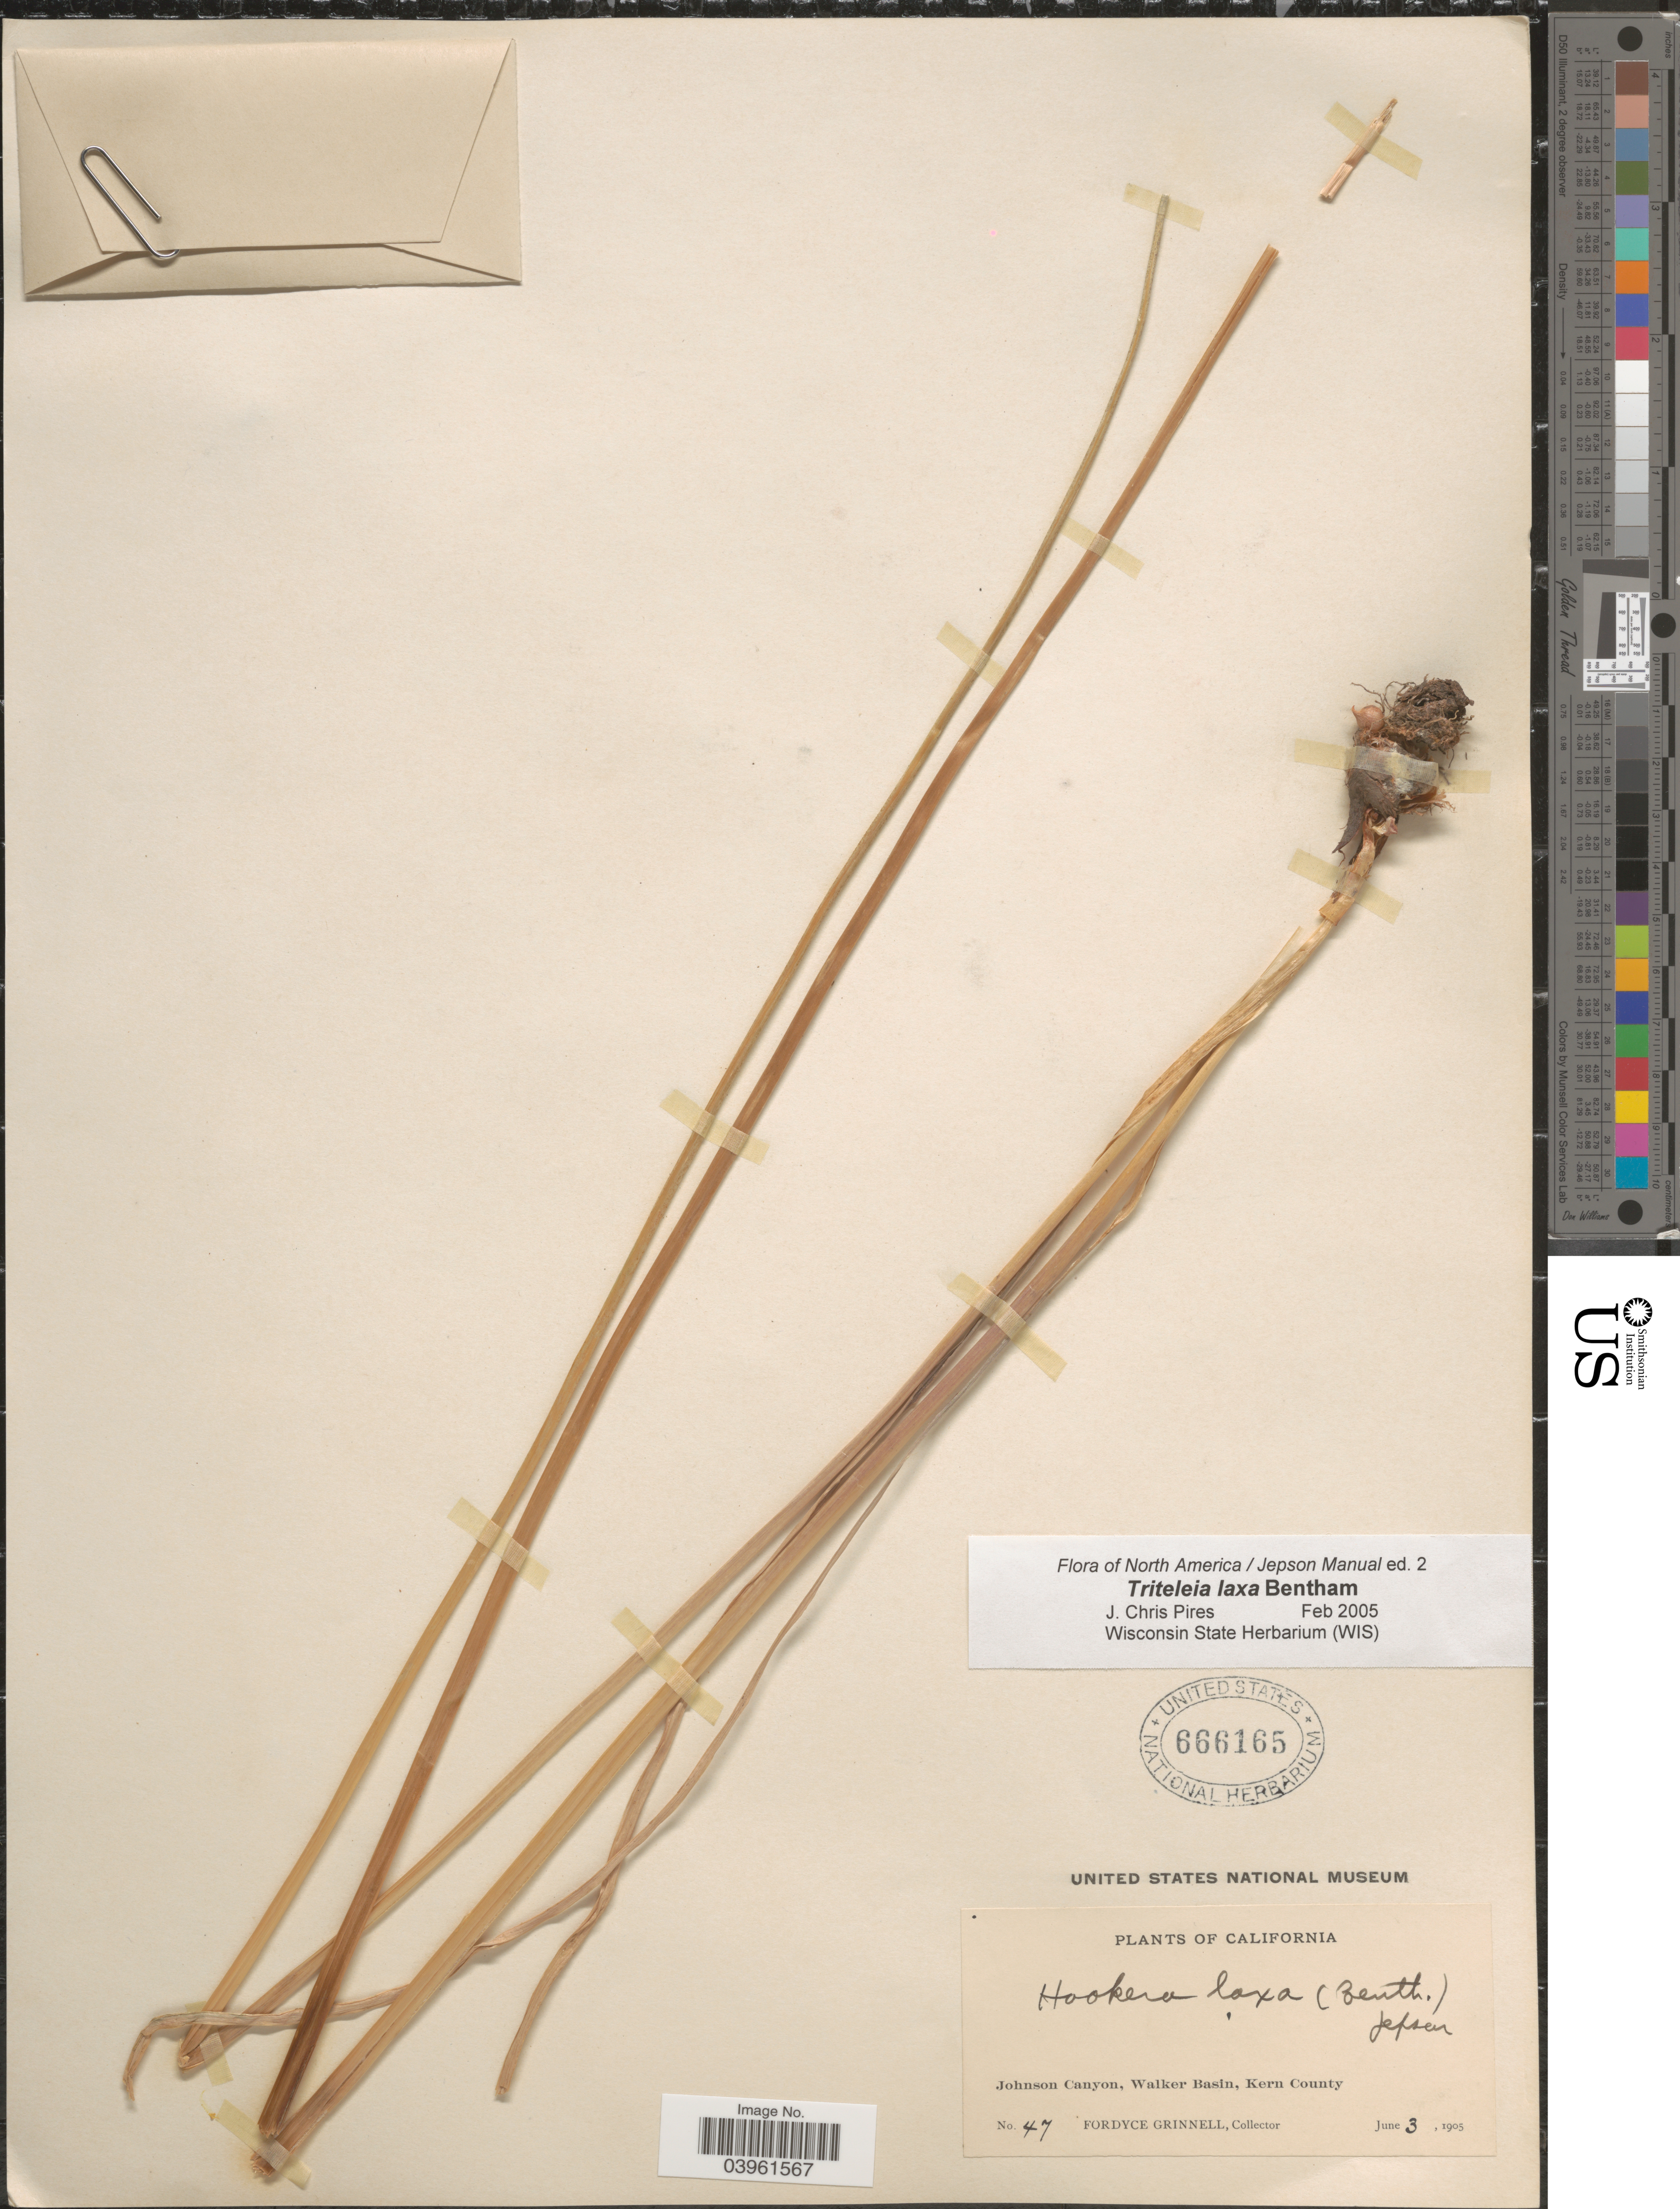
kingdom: Plantae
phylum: Tracheophyta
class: Liliopsida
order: Asparagales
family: Asparagaceae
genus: Triteleia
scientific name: Triteleia laxa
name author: Benth.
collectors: F. Grinnell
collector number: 47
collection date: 1905-06-03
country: United States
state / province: California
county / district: Kern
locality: Johnson Canyon, Walker Basin, Kern County.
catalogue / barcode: US 666165